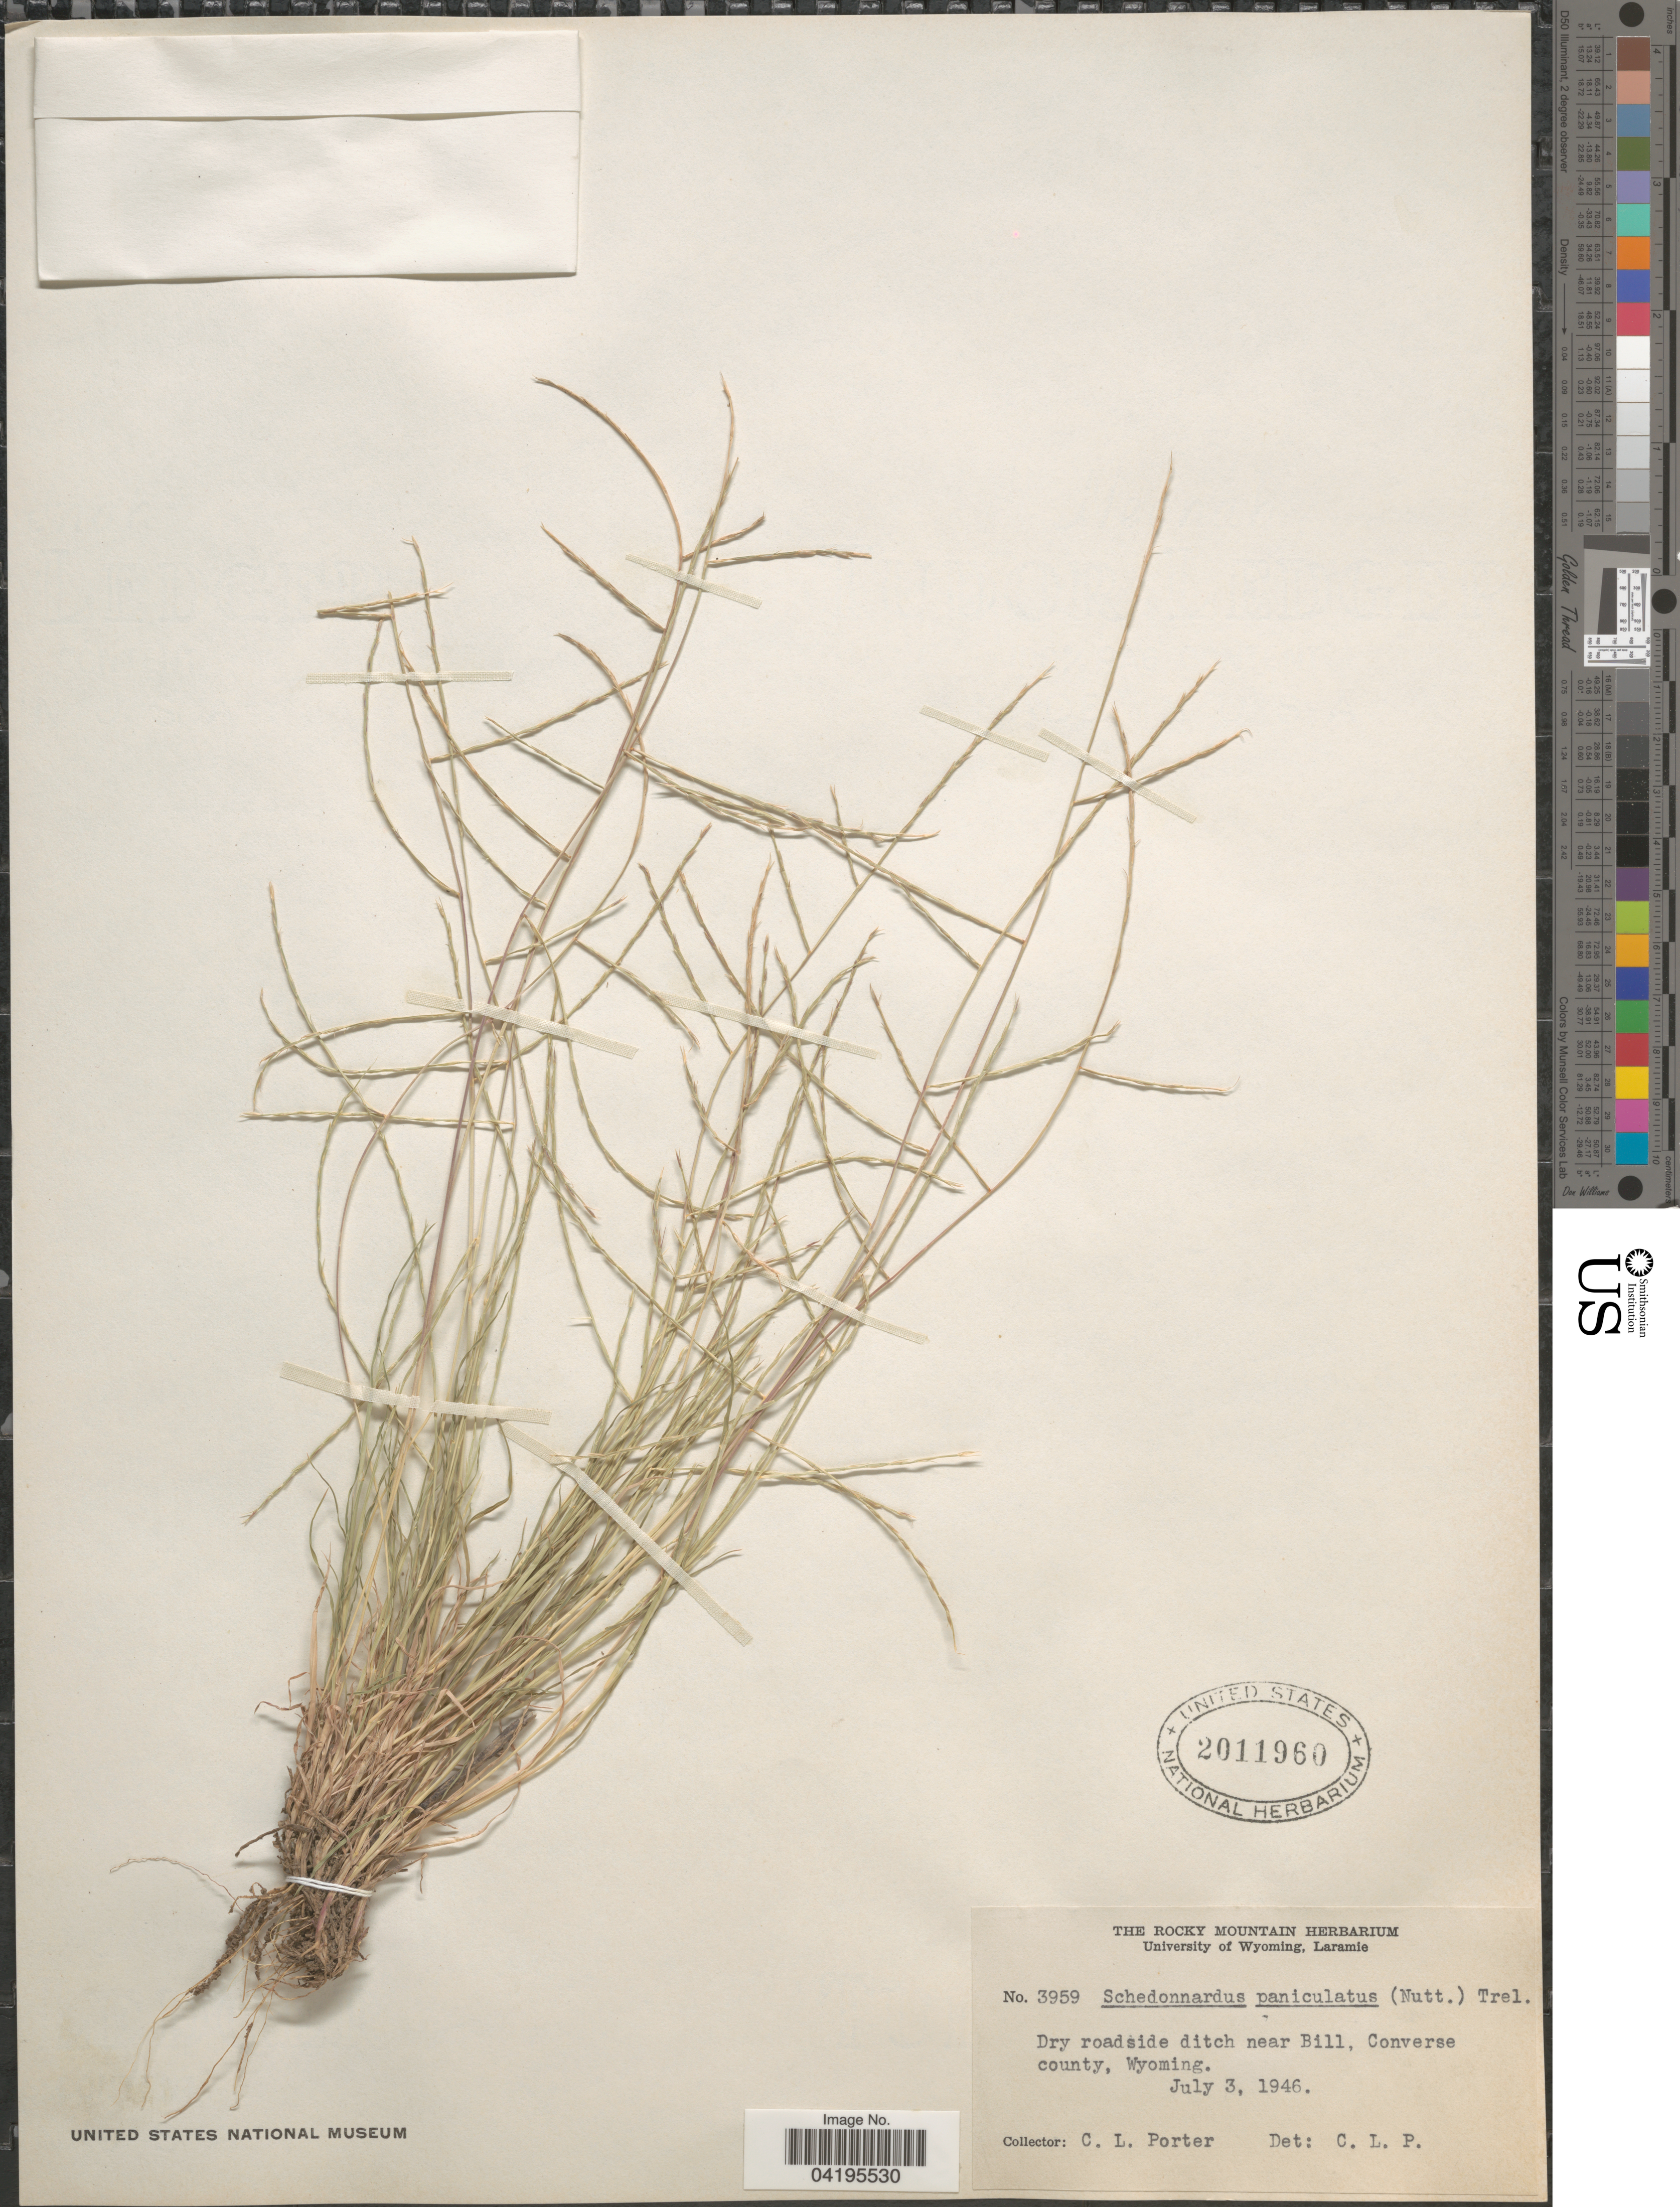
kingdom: Plantae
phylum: Tracheophyta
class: Liliopsida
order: Poales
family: Poaceae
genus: Muhlenbergia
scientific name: Muhlenbergia paniculata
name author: (Nutt.) Columbus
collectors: C. L. Porter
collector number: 3959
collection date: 1946-07-03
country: United States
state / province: Wyoming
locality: Dry roadside ditch near Bill, Converse county.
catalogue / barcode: US 2011960